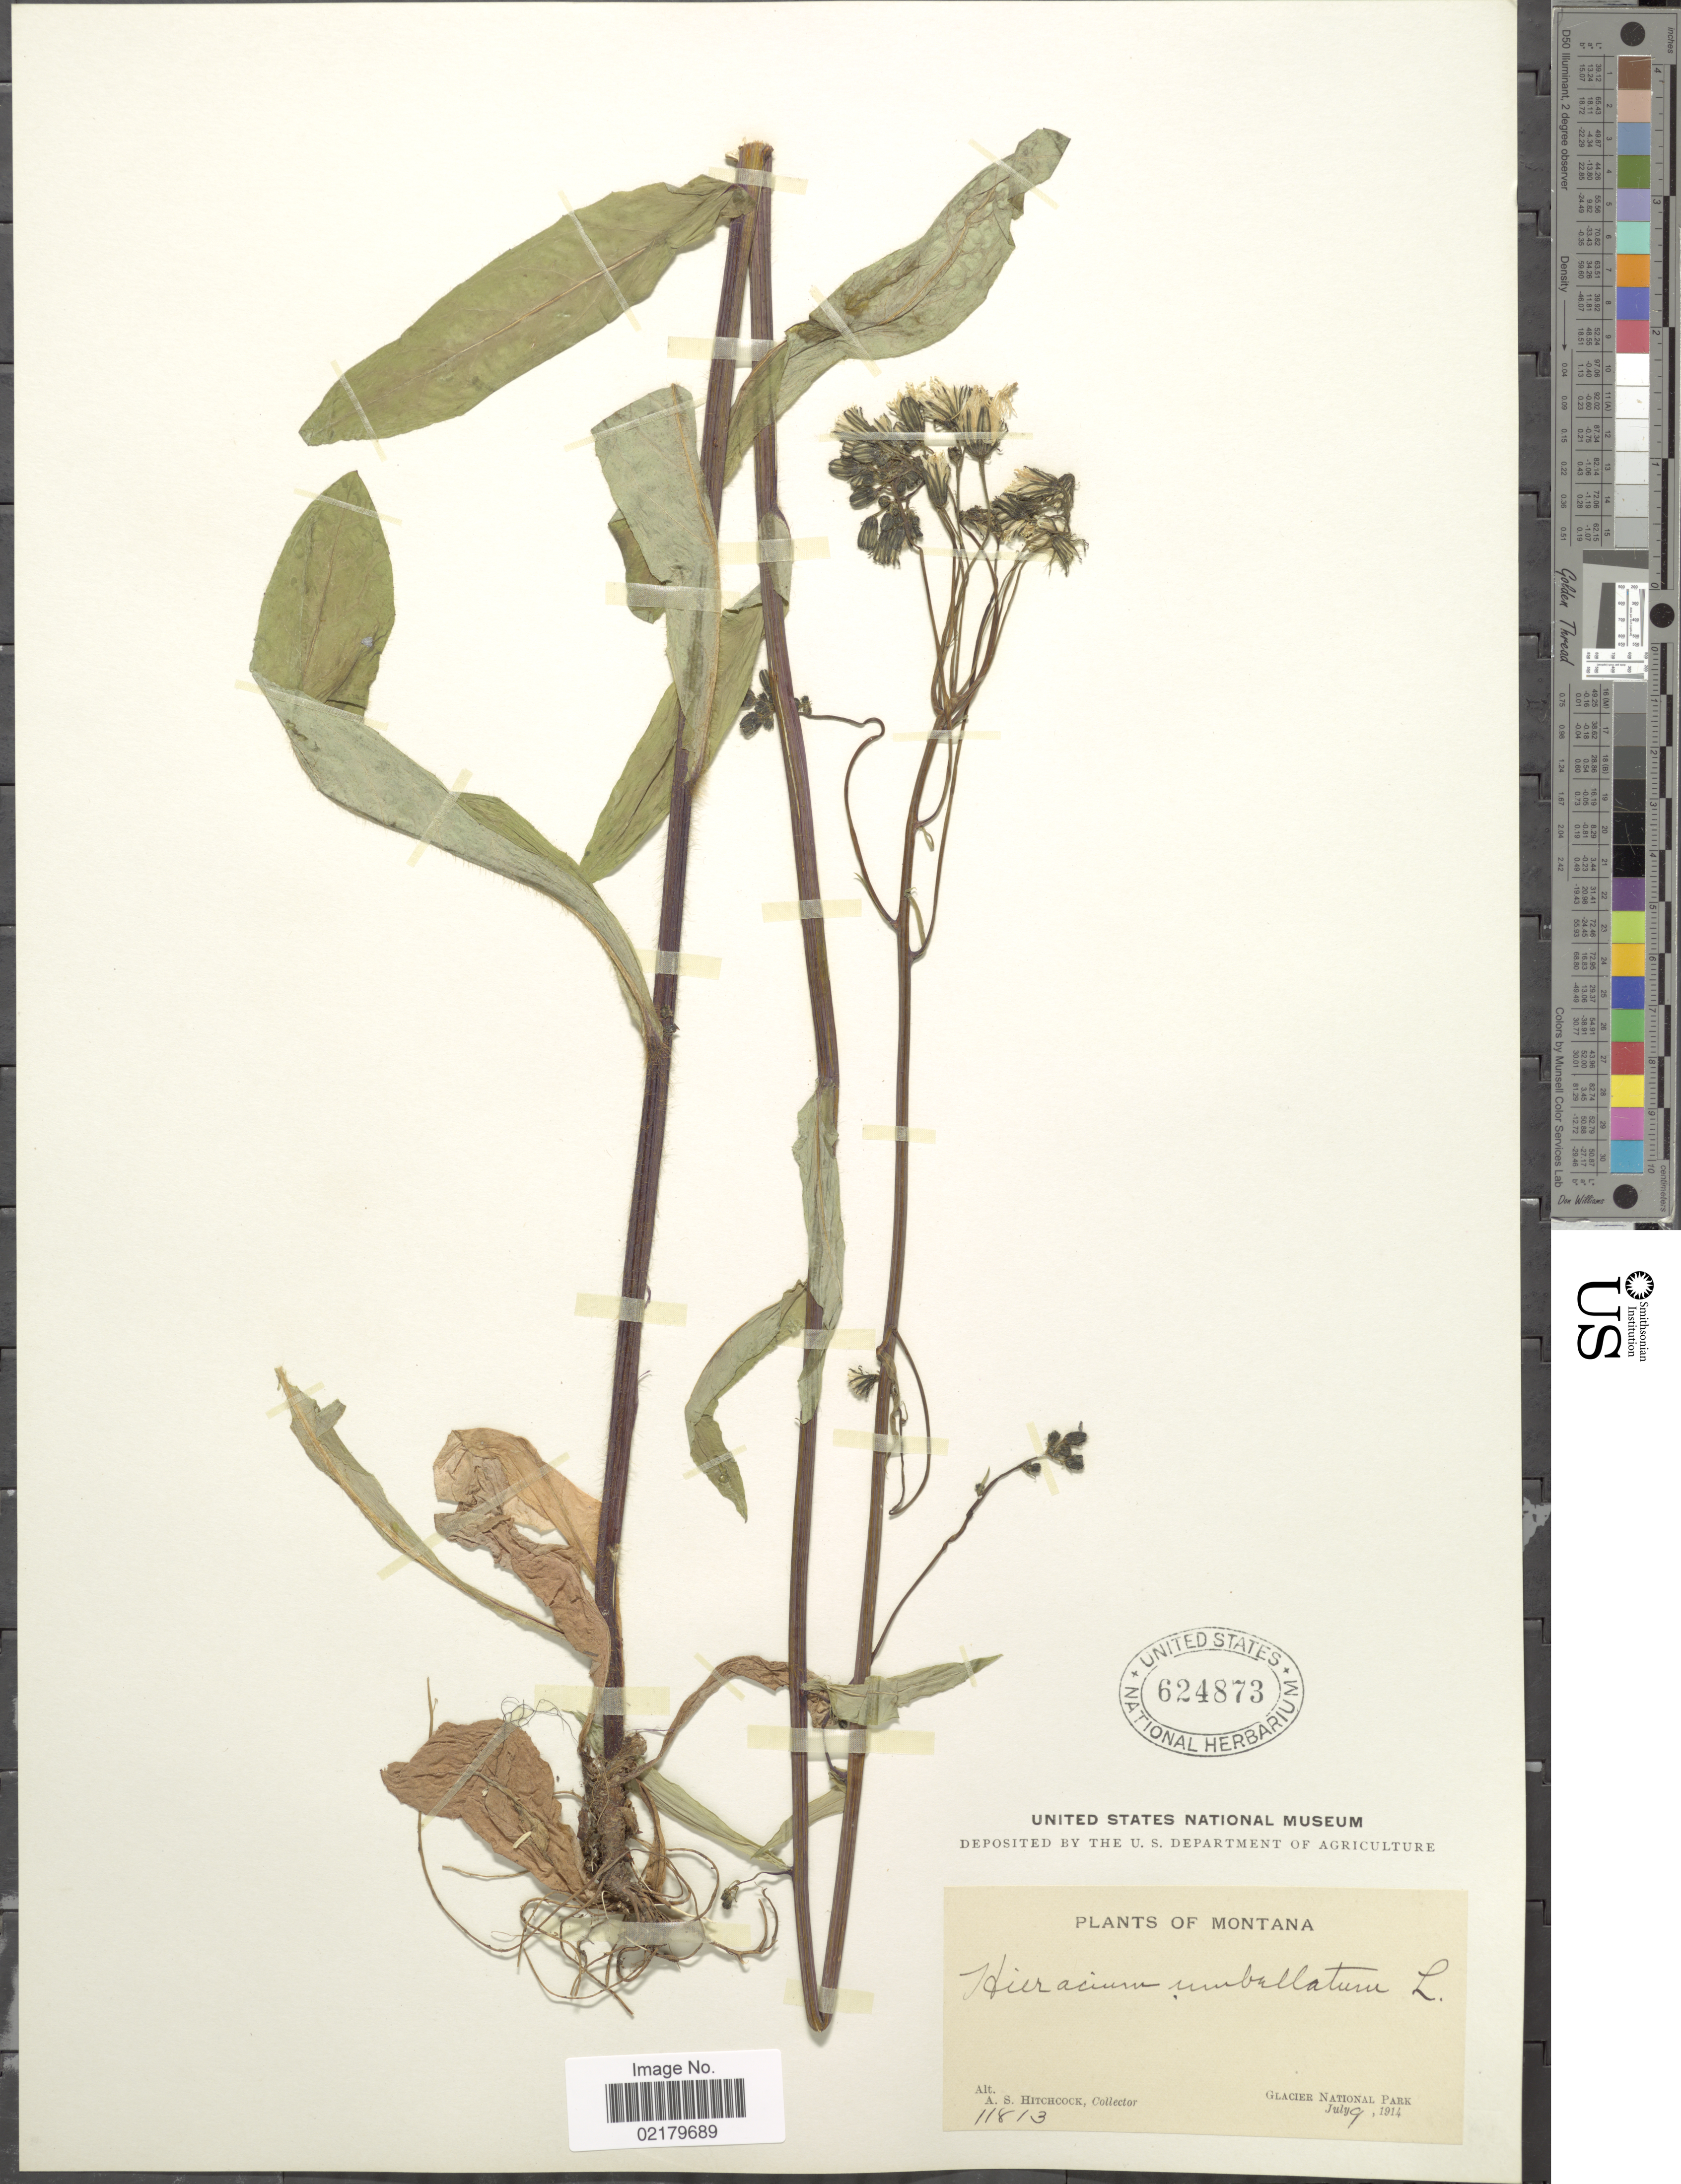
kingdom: Plantae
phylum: Tracheophyta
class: Magnoliopsida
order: Asterales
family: Asteraceae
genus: Hieracium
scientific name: Hieracium albiflorum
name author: Hook.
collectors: A. S. Hitchcock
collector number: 11813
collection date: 1914-07-09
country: United States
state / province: Montana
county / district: Flathead / Glacier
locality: Glacier National Park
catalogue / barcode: US 624873